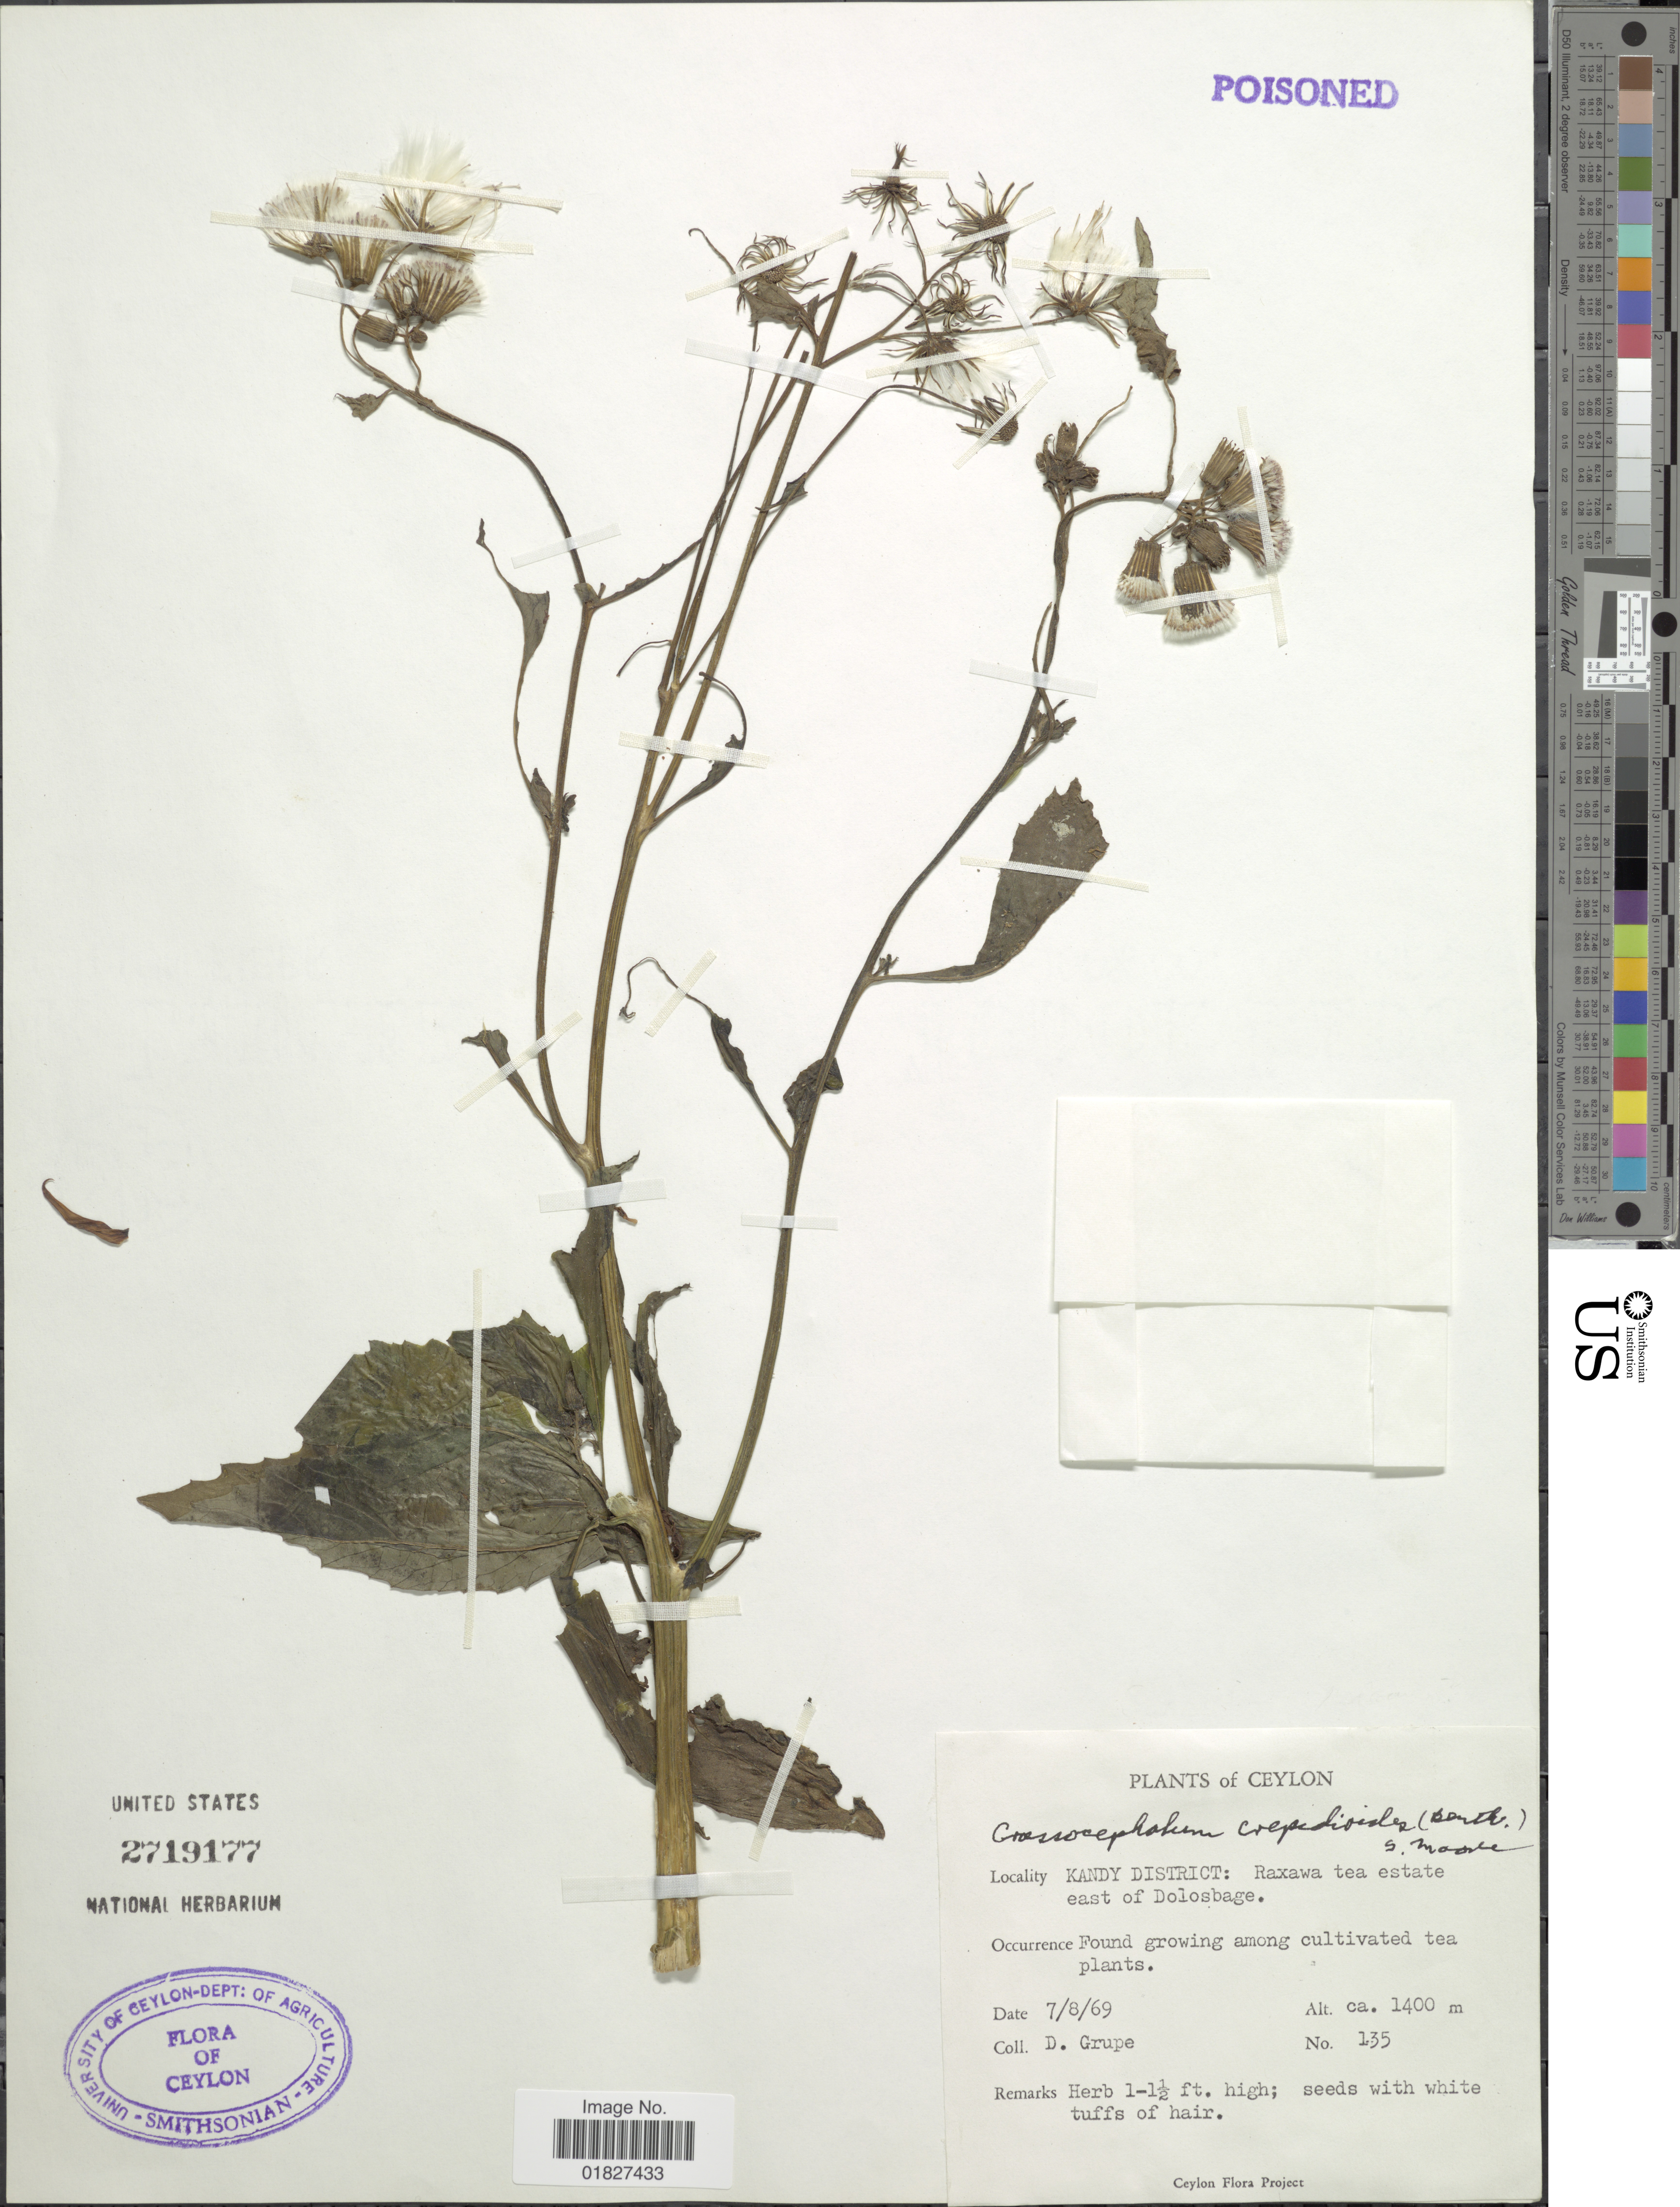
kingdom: Plantae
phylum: Tracheophyta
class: Magnoliopsida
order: Asterales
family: Asteraceae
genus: Crassocephalum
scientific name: Crassocephalum crepidioides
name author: (Benth.) S. Moore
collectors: D. Grupe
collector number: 135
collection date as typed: Transcribed d/m/y: 7/8/69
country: Sri Lanka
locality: Ceylon, Kandy District, Raxawa tea estate, east of Dolosbage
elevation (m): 1400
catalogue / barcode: US 2719177